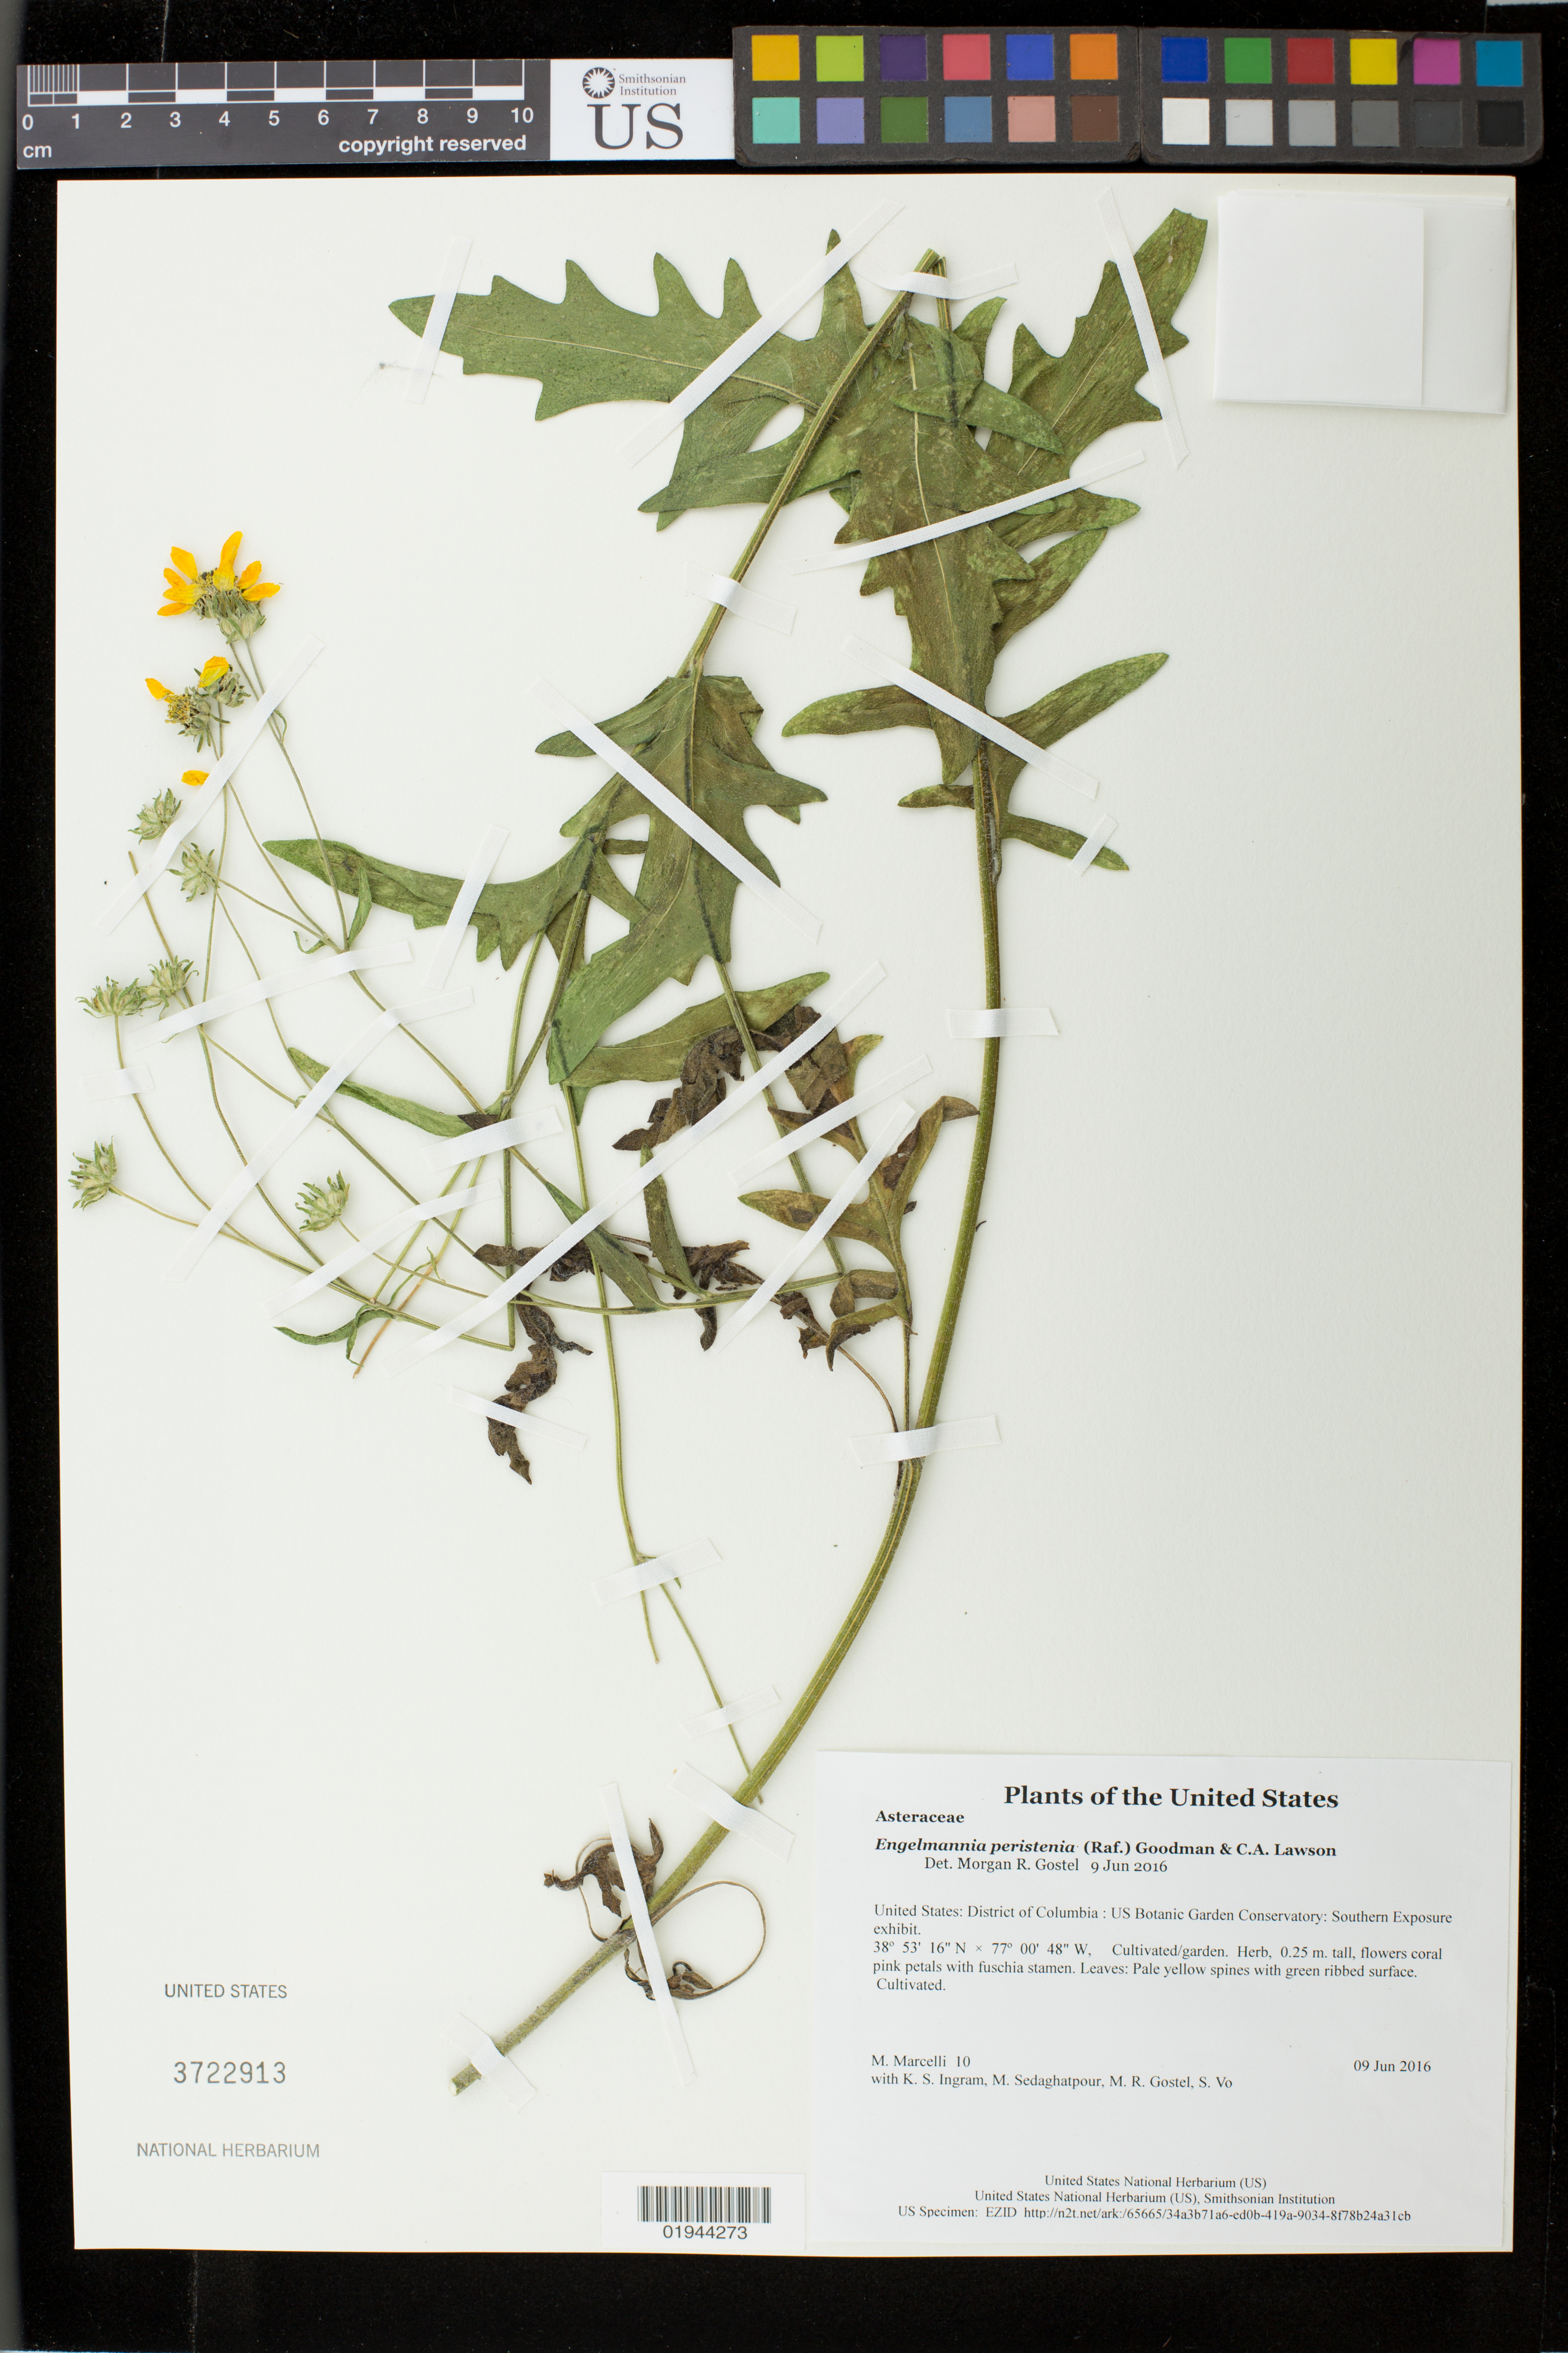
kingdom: Plantae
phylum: Tracheophyta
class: Magnoliopsida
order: Asterales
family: Asteraceae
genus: Engelmannia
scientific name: Engelmannia peristenia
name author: (Raf.) Goodman & C.A. Lawson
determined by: Gostel, Morgan R., (BRIT), Botanical Research Institute of Texas (UNITED STATES)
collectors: M. Marcelli, K. S. Ingram, M. Sedaghatpour, M. R. Gostel & S. Vo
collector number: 10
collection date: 2016-06-09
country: United States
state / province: District of Columbia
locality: US Botanic Garden Conservatory: Southern Exposure exhibit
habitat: Cultivated/garden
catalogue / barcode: US 3722913